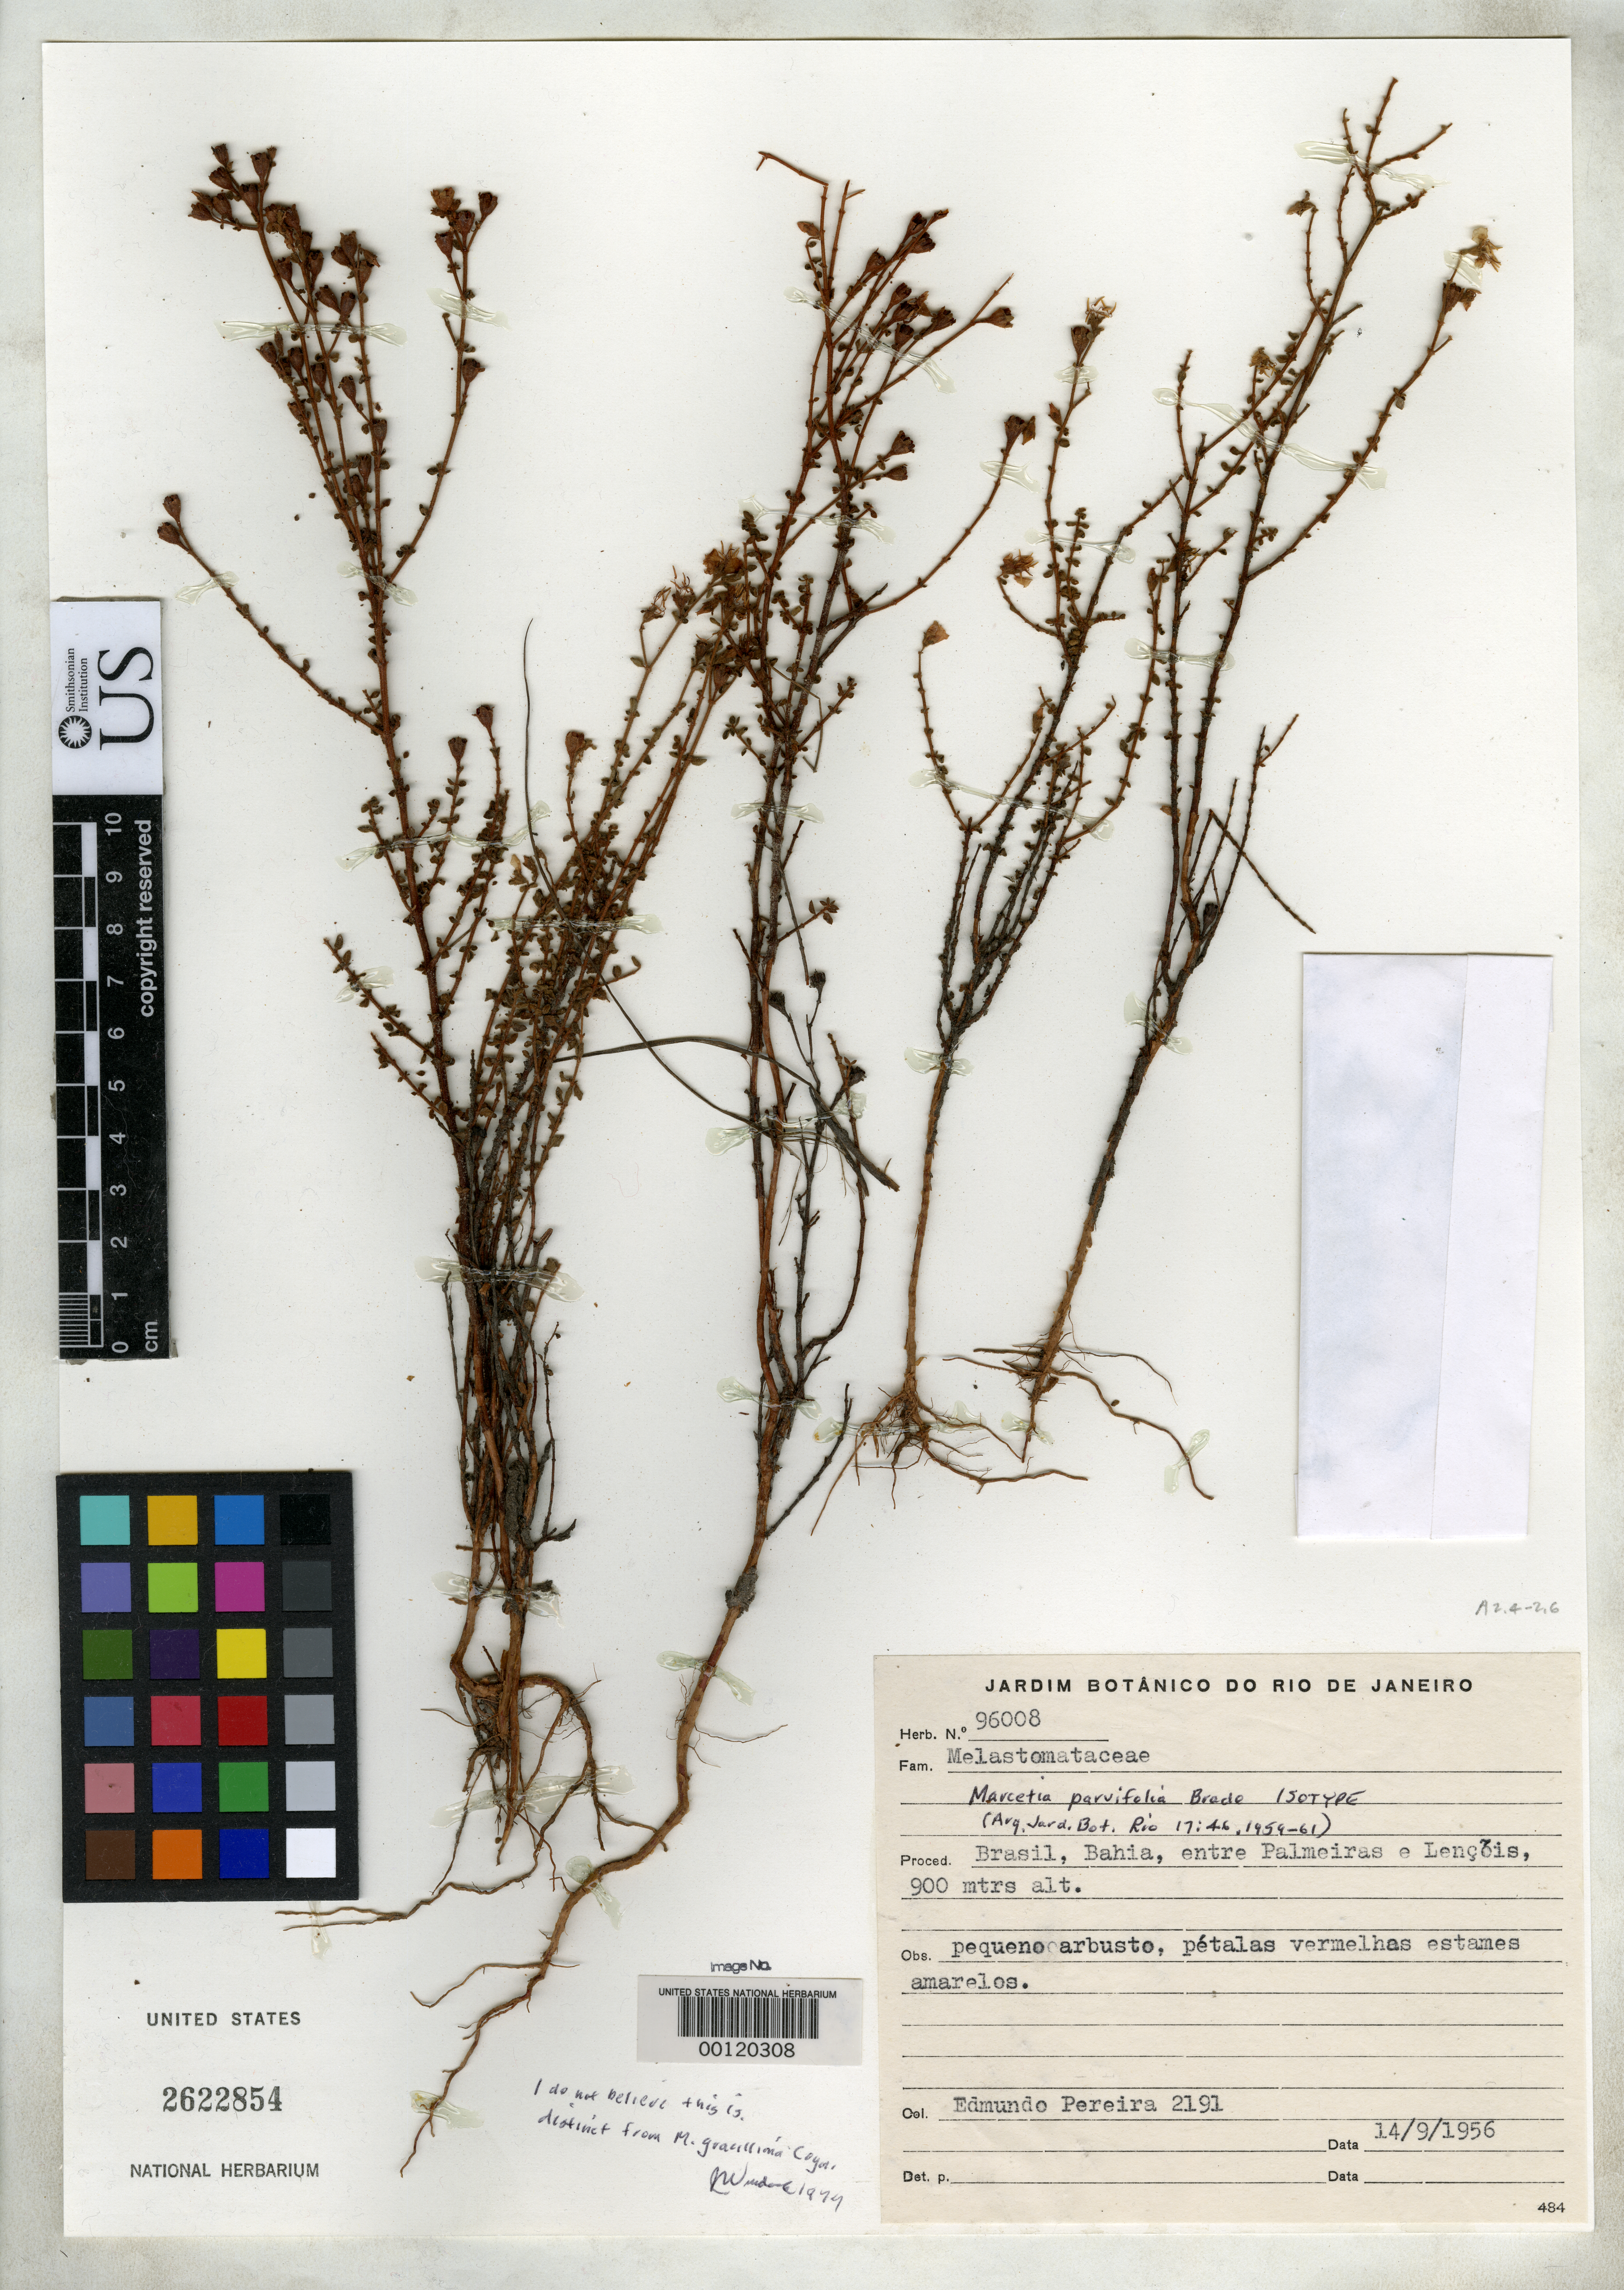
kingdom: Plantae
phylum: Tracheophyta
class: Magnoliopsida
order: Myrtales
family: Melastomataceae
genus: Marcetia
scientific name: Marcetia parvifolia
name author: Brade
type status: Isotype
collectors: E. Pereira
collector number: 2191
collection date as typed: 14 Sep 1956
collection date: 1956-09-14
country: Brazil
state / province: Bahia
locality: Between Palmeiras and Lencois.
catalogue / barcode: US 2622854